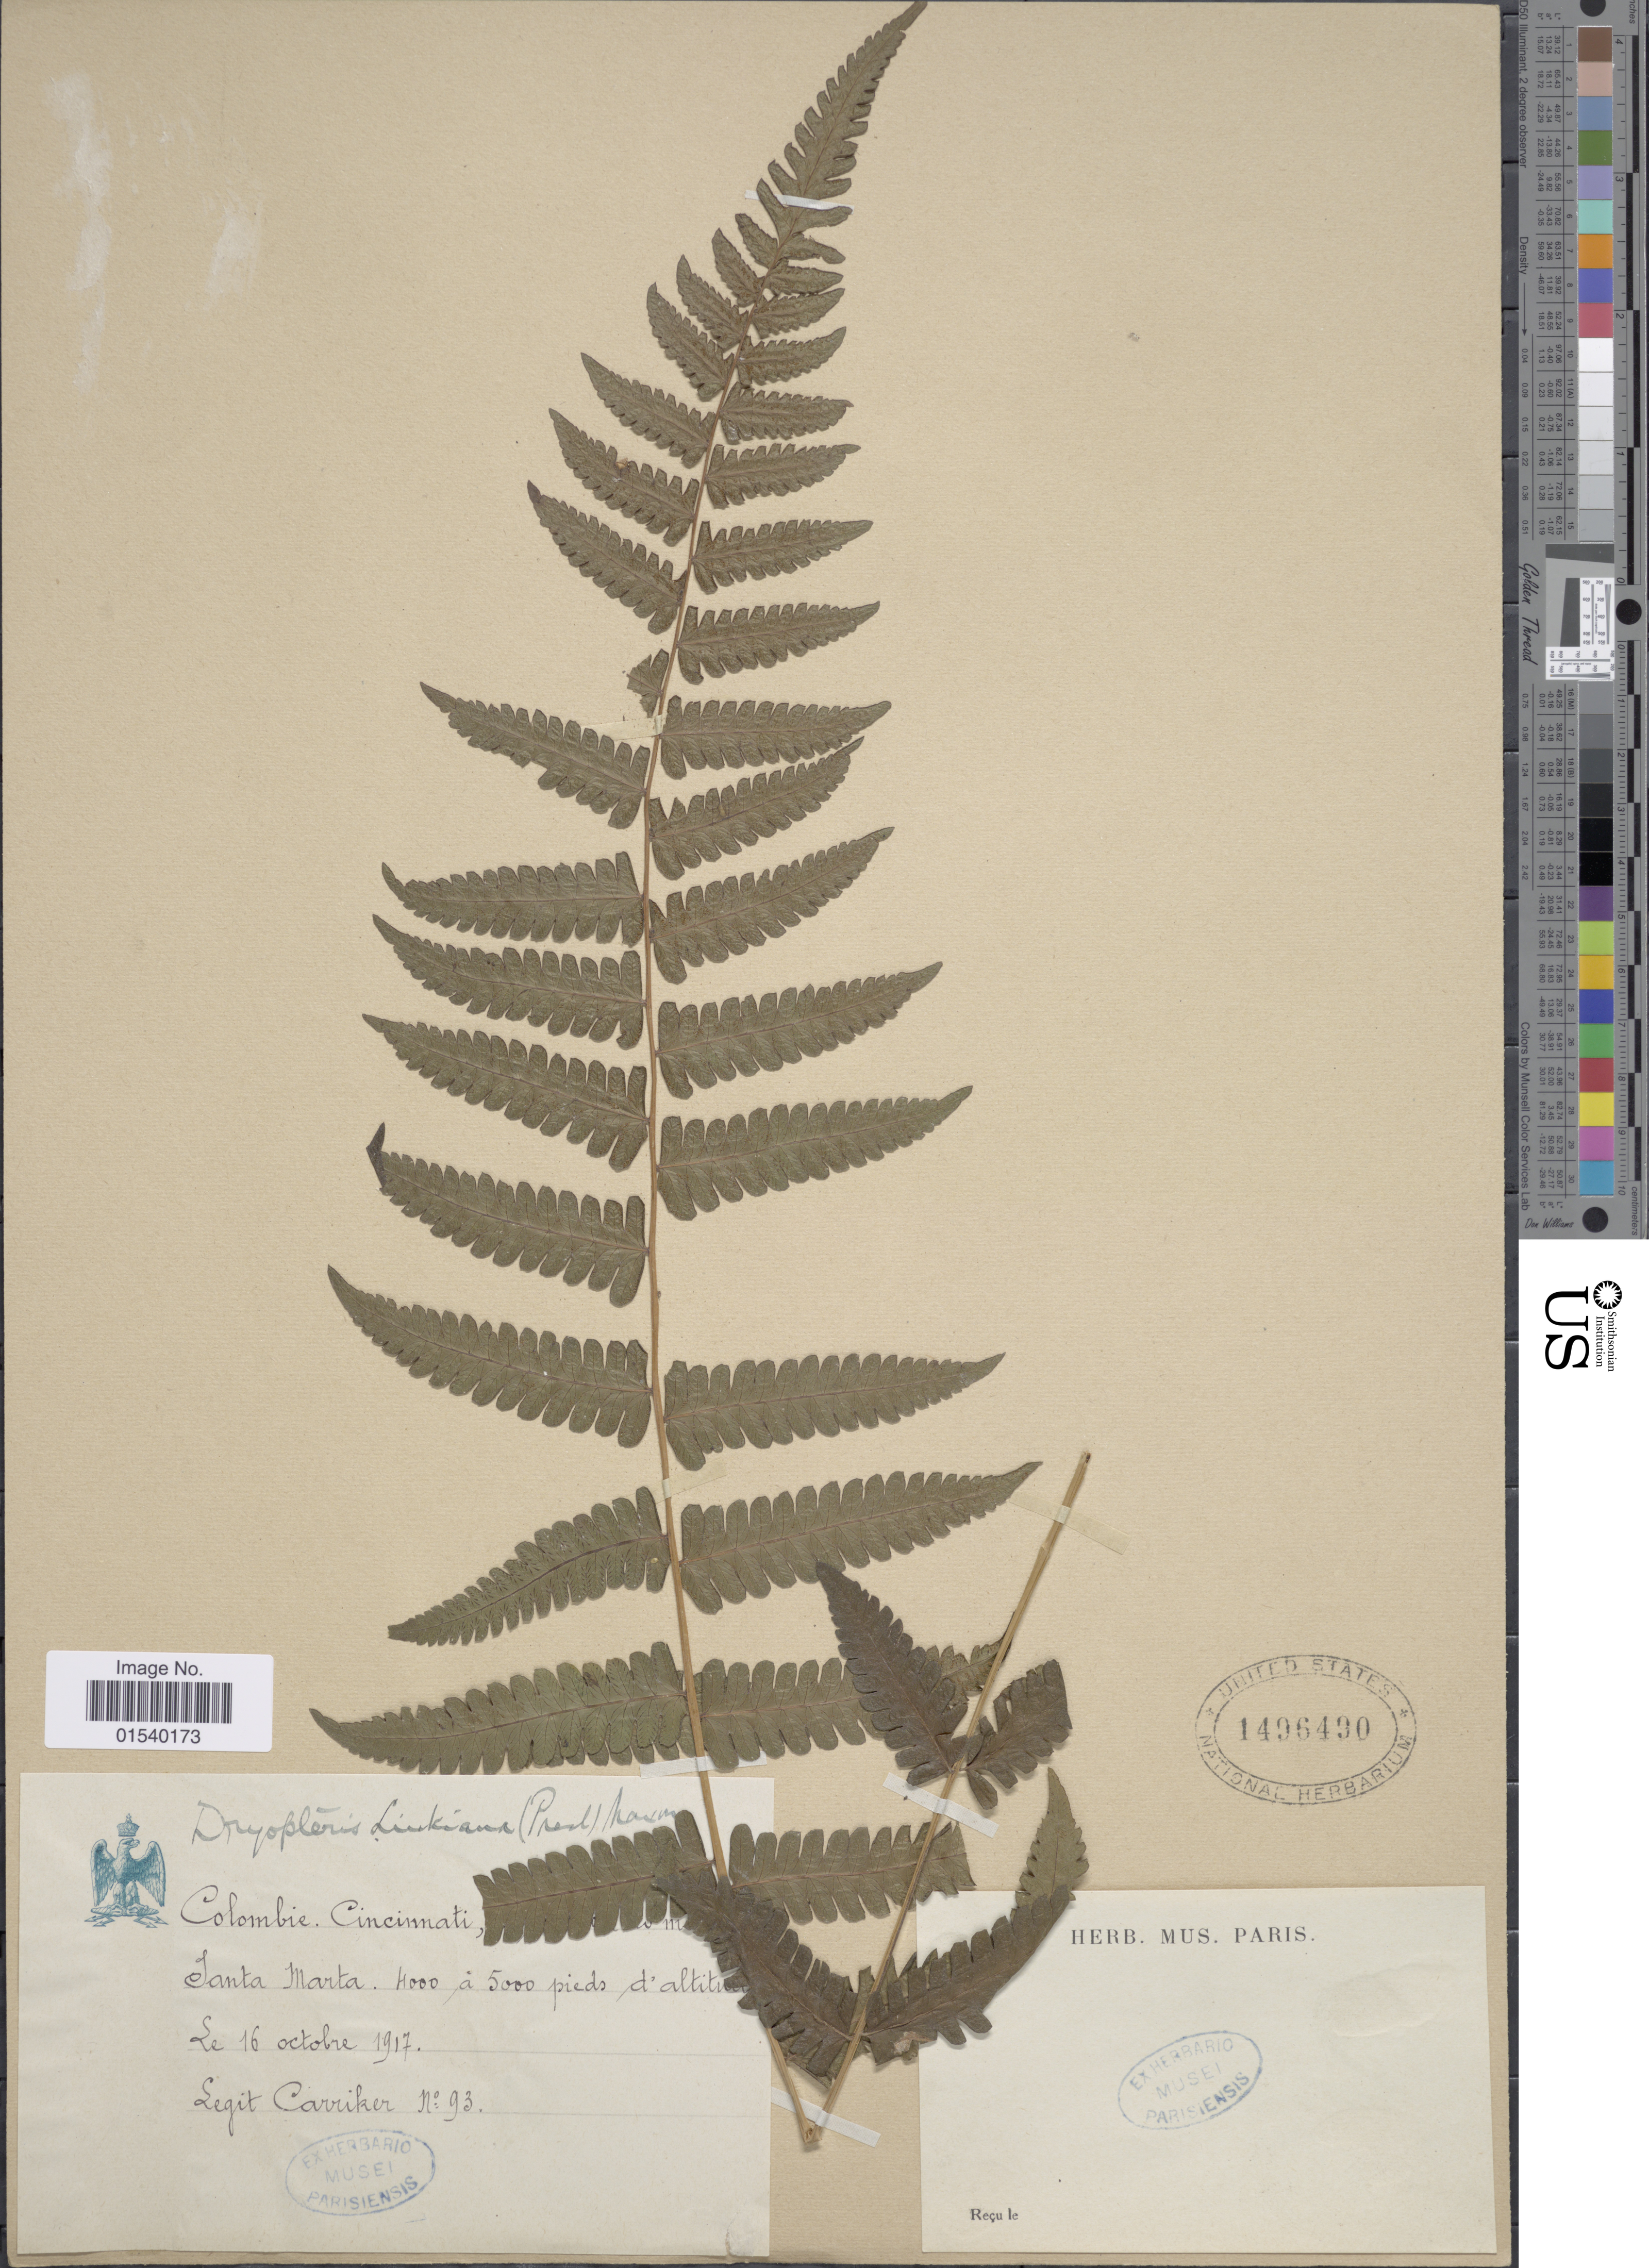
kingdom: Plantae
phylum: Tracheophyta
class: Polypodiopsida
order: Polypodiales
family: Thelypteridaceae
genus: Amauropelta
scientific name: Amauropelta linkiana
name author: (C. Presl) Pic. Serm.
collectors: Carriker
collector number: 93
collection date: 1917-10-16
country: Colombia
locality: Cincinnati, Santa Marta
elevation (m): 1219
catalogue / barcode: US 1496490